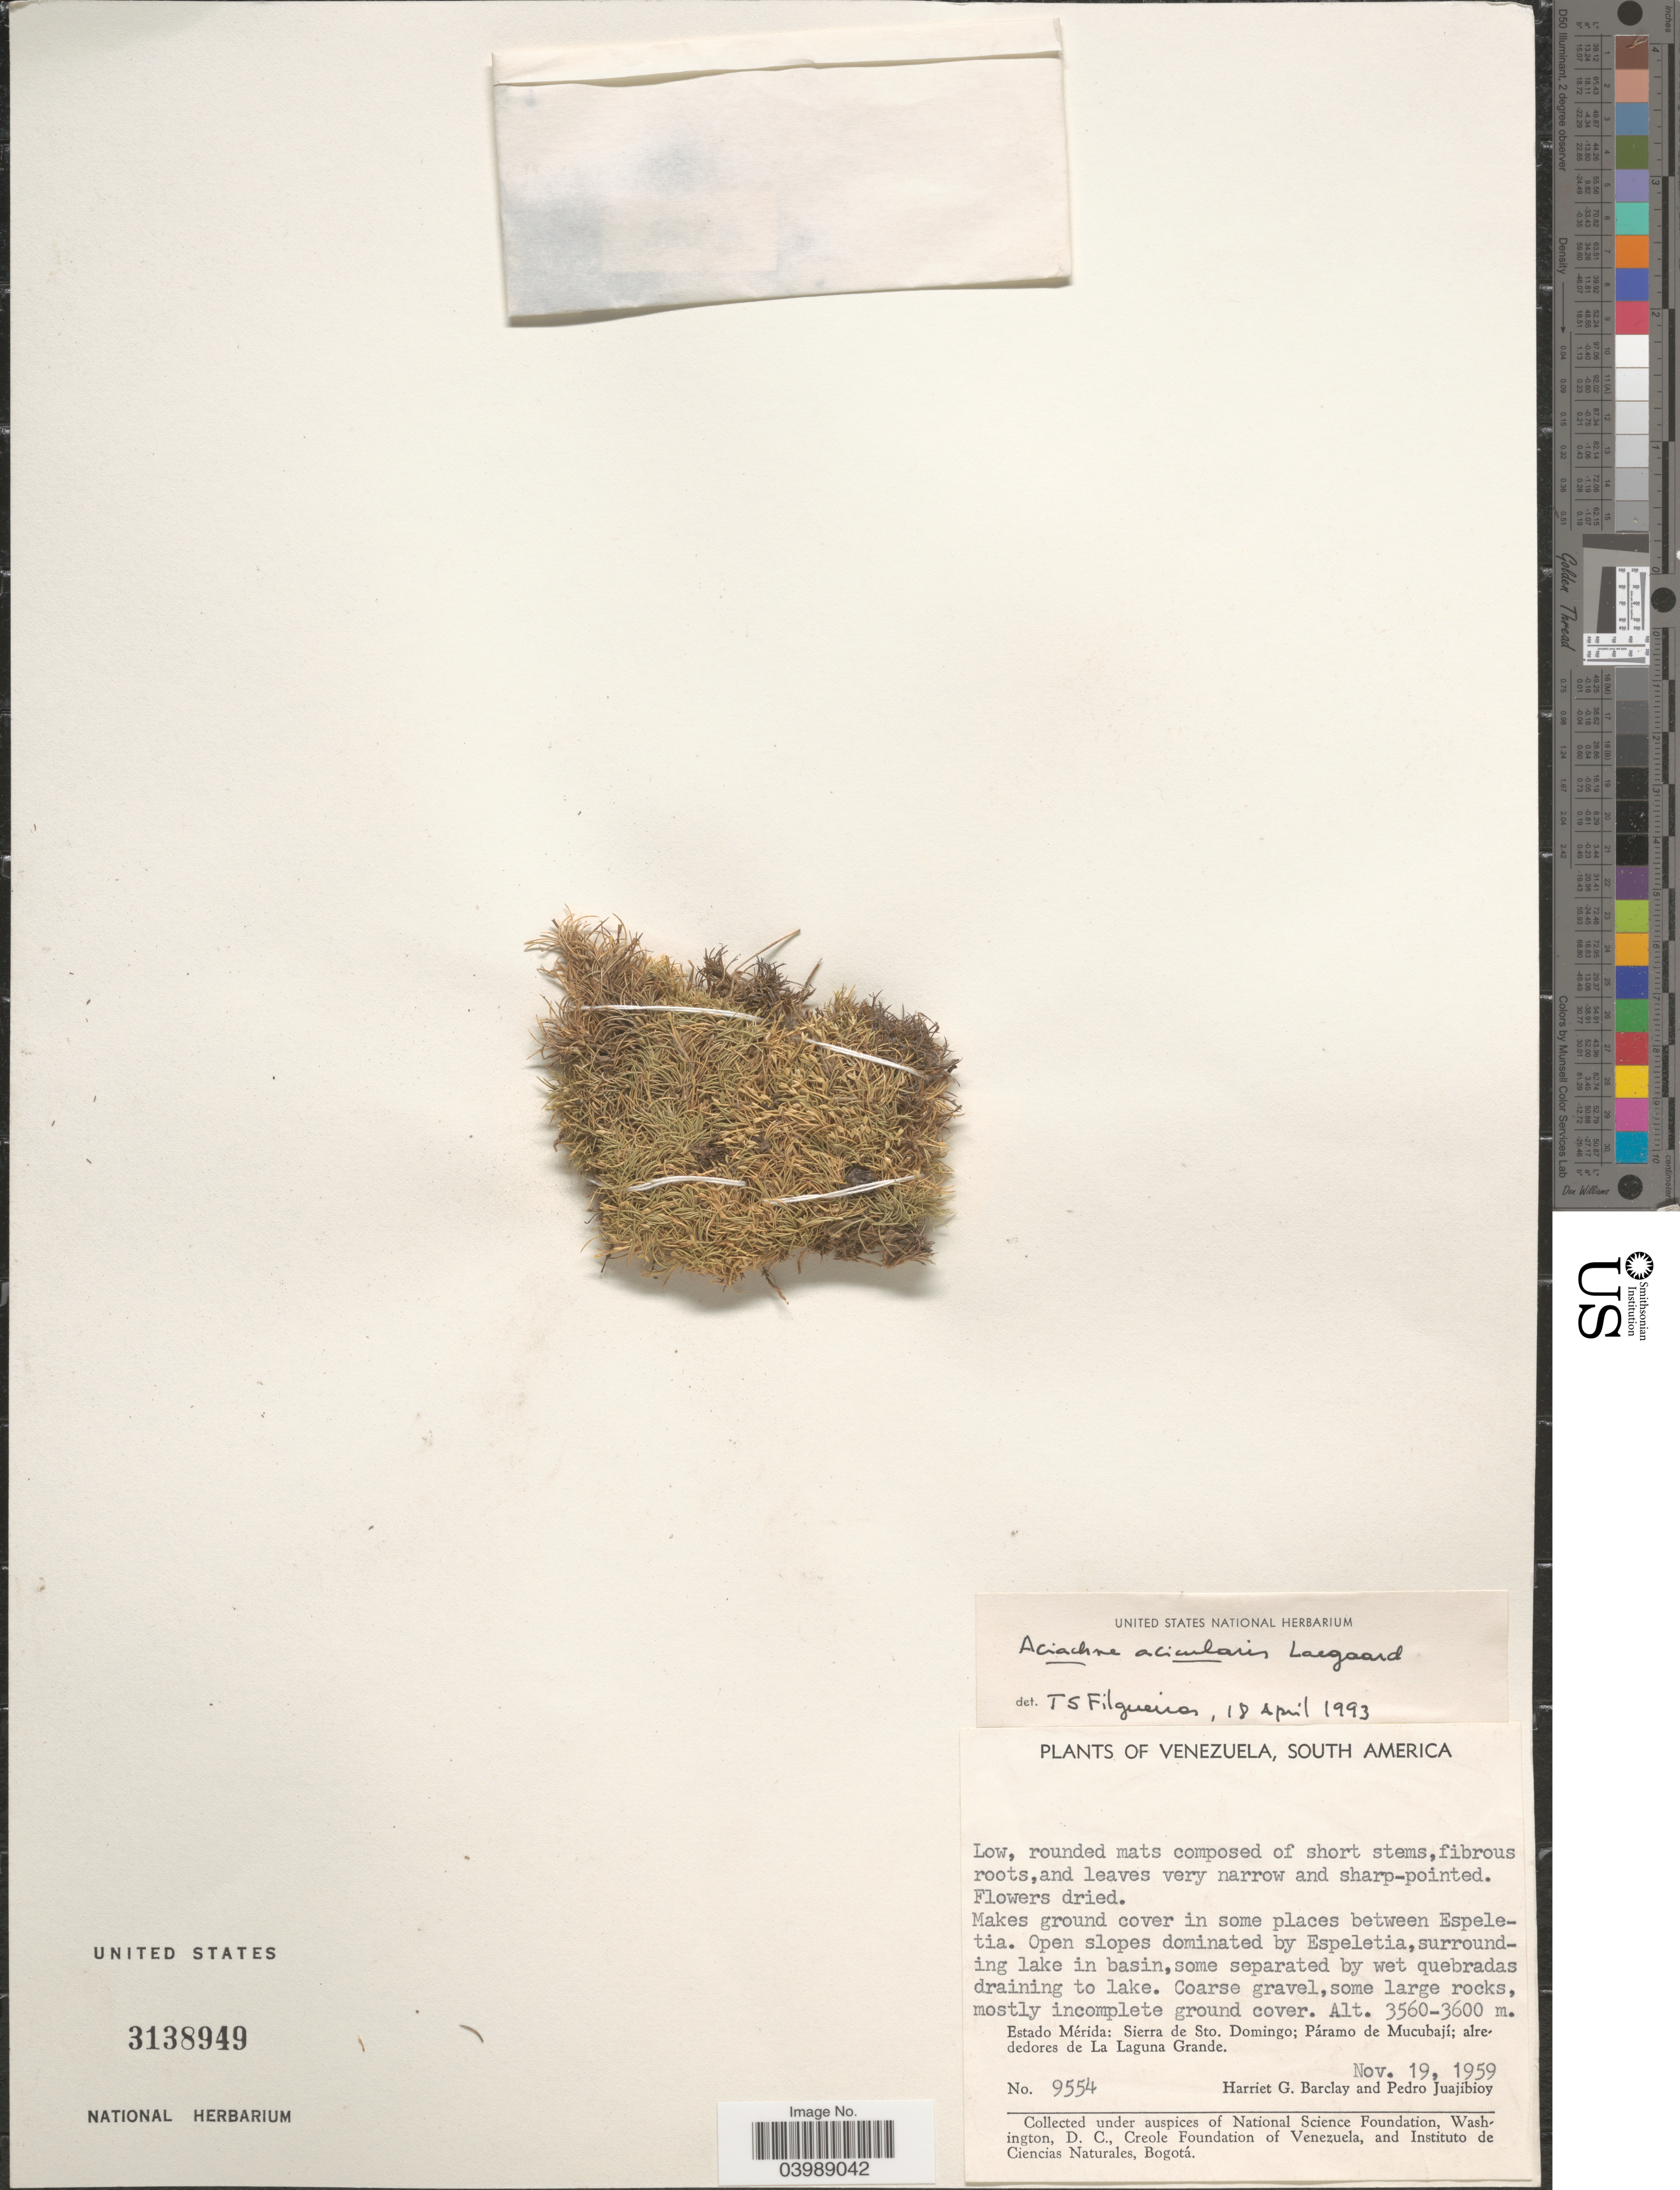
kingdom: Plantae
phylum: Tracheophyta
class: Liliopsida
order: Poales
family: Poaceae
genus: Aciachne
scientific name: Aciachne acicularis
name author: Lægaard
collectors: H. G. Barclay & P. Juajibioy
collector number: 9554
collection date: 1959-11-19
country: Venezuela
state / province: Merida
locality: Sierra de Sto. Domingo; Páramo de Mucubají; alrededores de La Laguna Grande.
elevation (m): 3560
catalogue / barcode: US 3138949